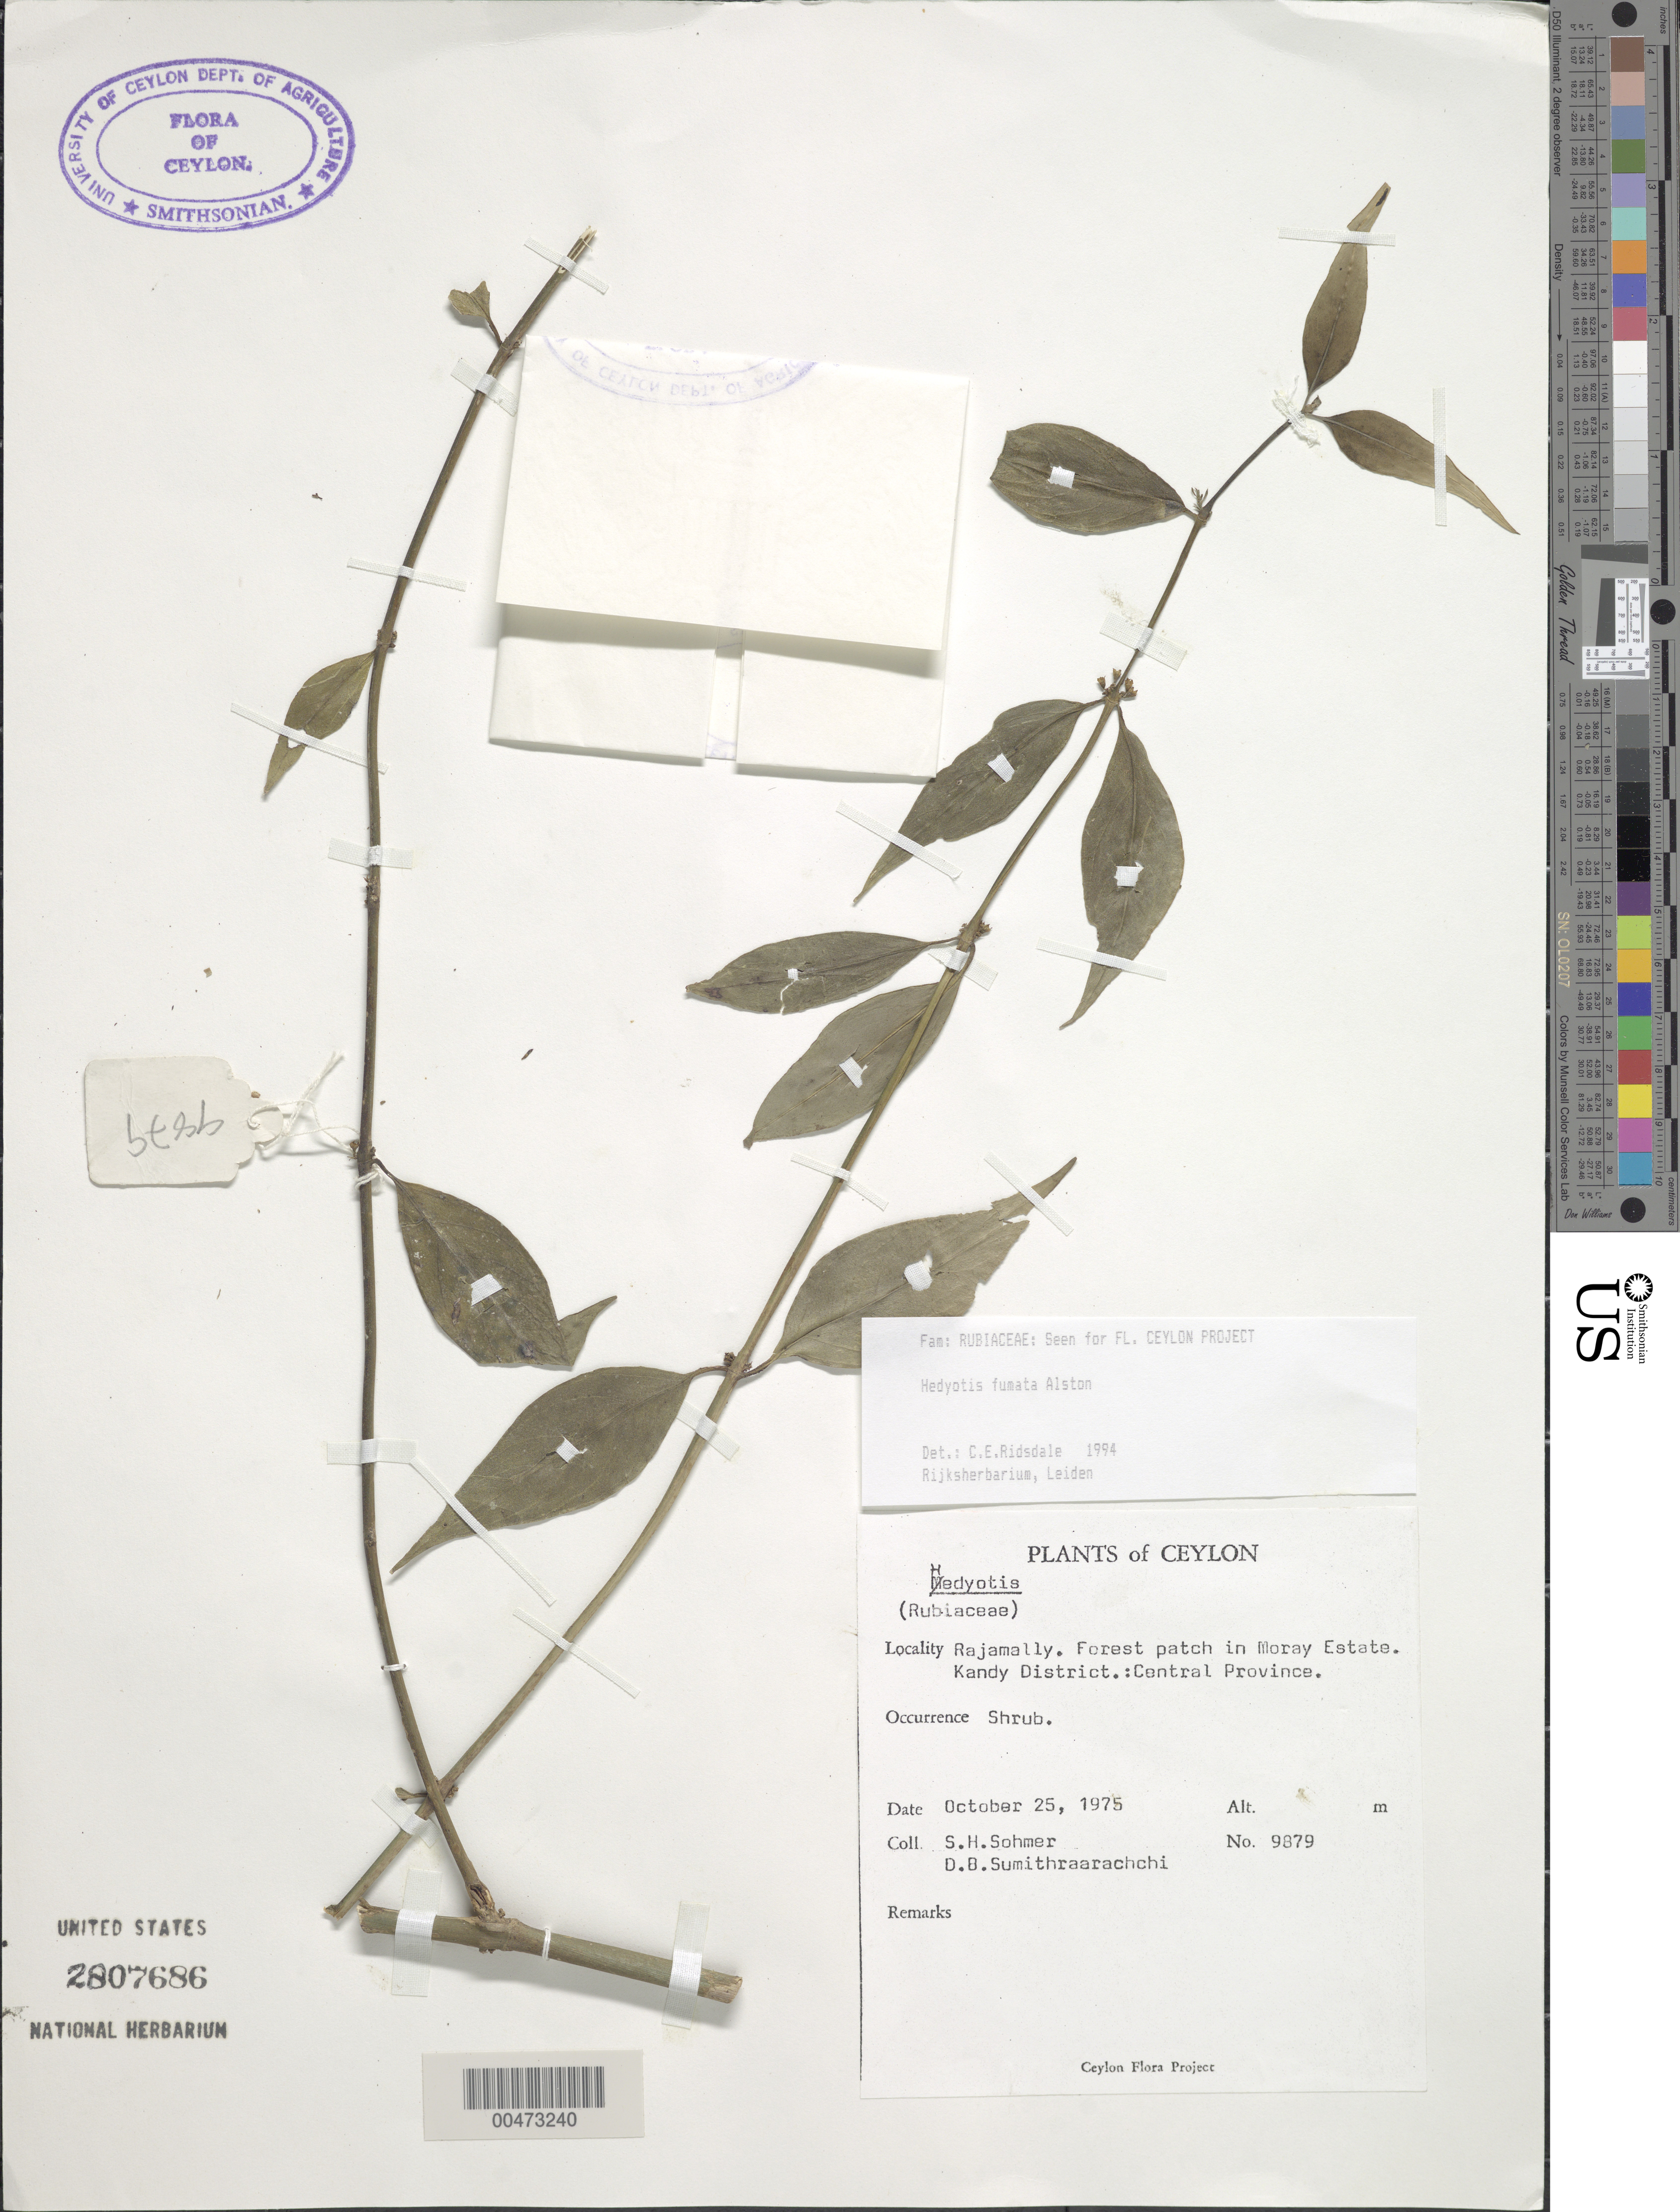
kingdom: Plantae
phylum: Tracheophyta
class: Magnoliopsida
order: Gentianales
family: Rubiaceae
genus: Hedyotis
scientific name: Hedyotis fumata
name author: Alston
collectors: S. H. Sohmer & D. B. Sumithraarachchi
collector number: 9879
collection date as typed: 25 Oct 1975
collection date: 1975-10-25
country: Sri Lanka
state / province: Central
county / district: Kandy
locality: Rajamally, forest patch in Moray Estate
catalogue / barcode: US 2807686